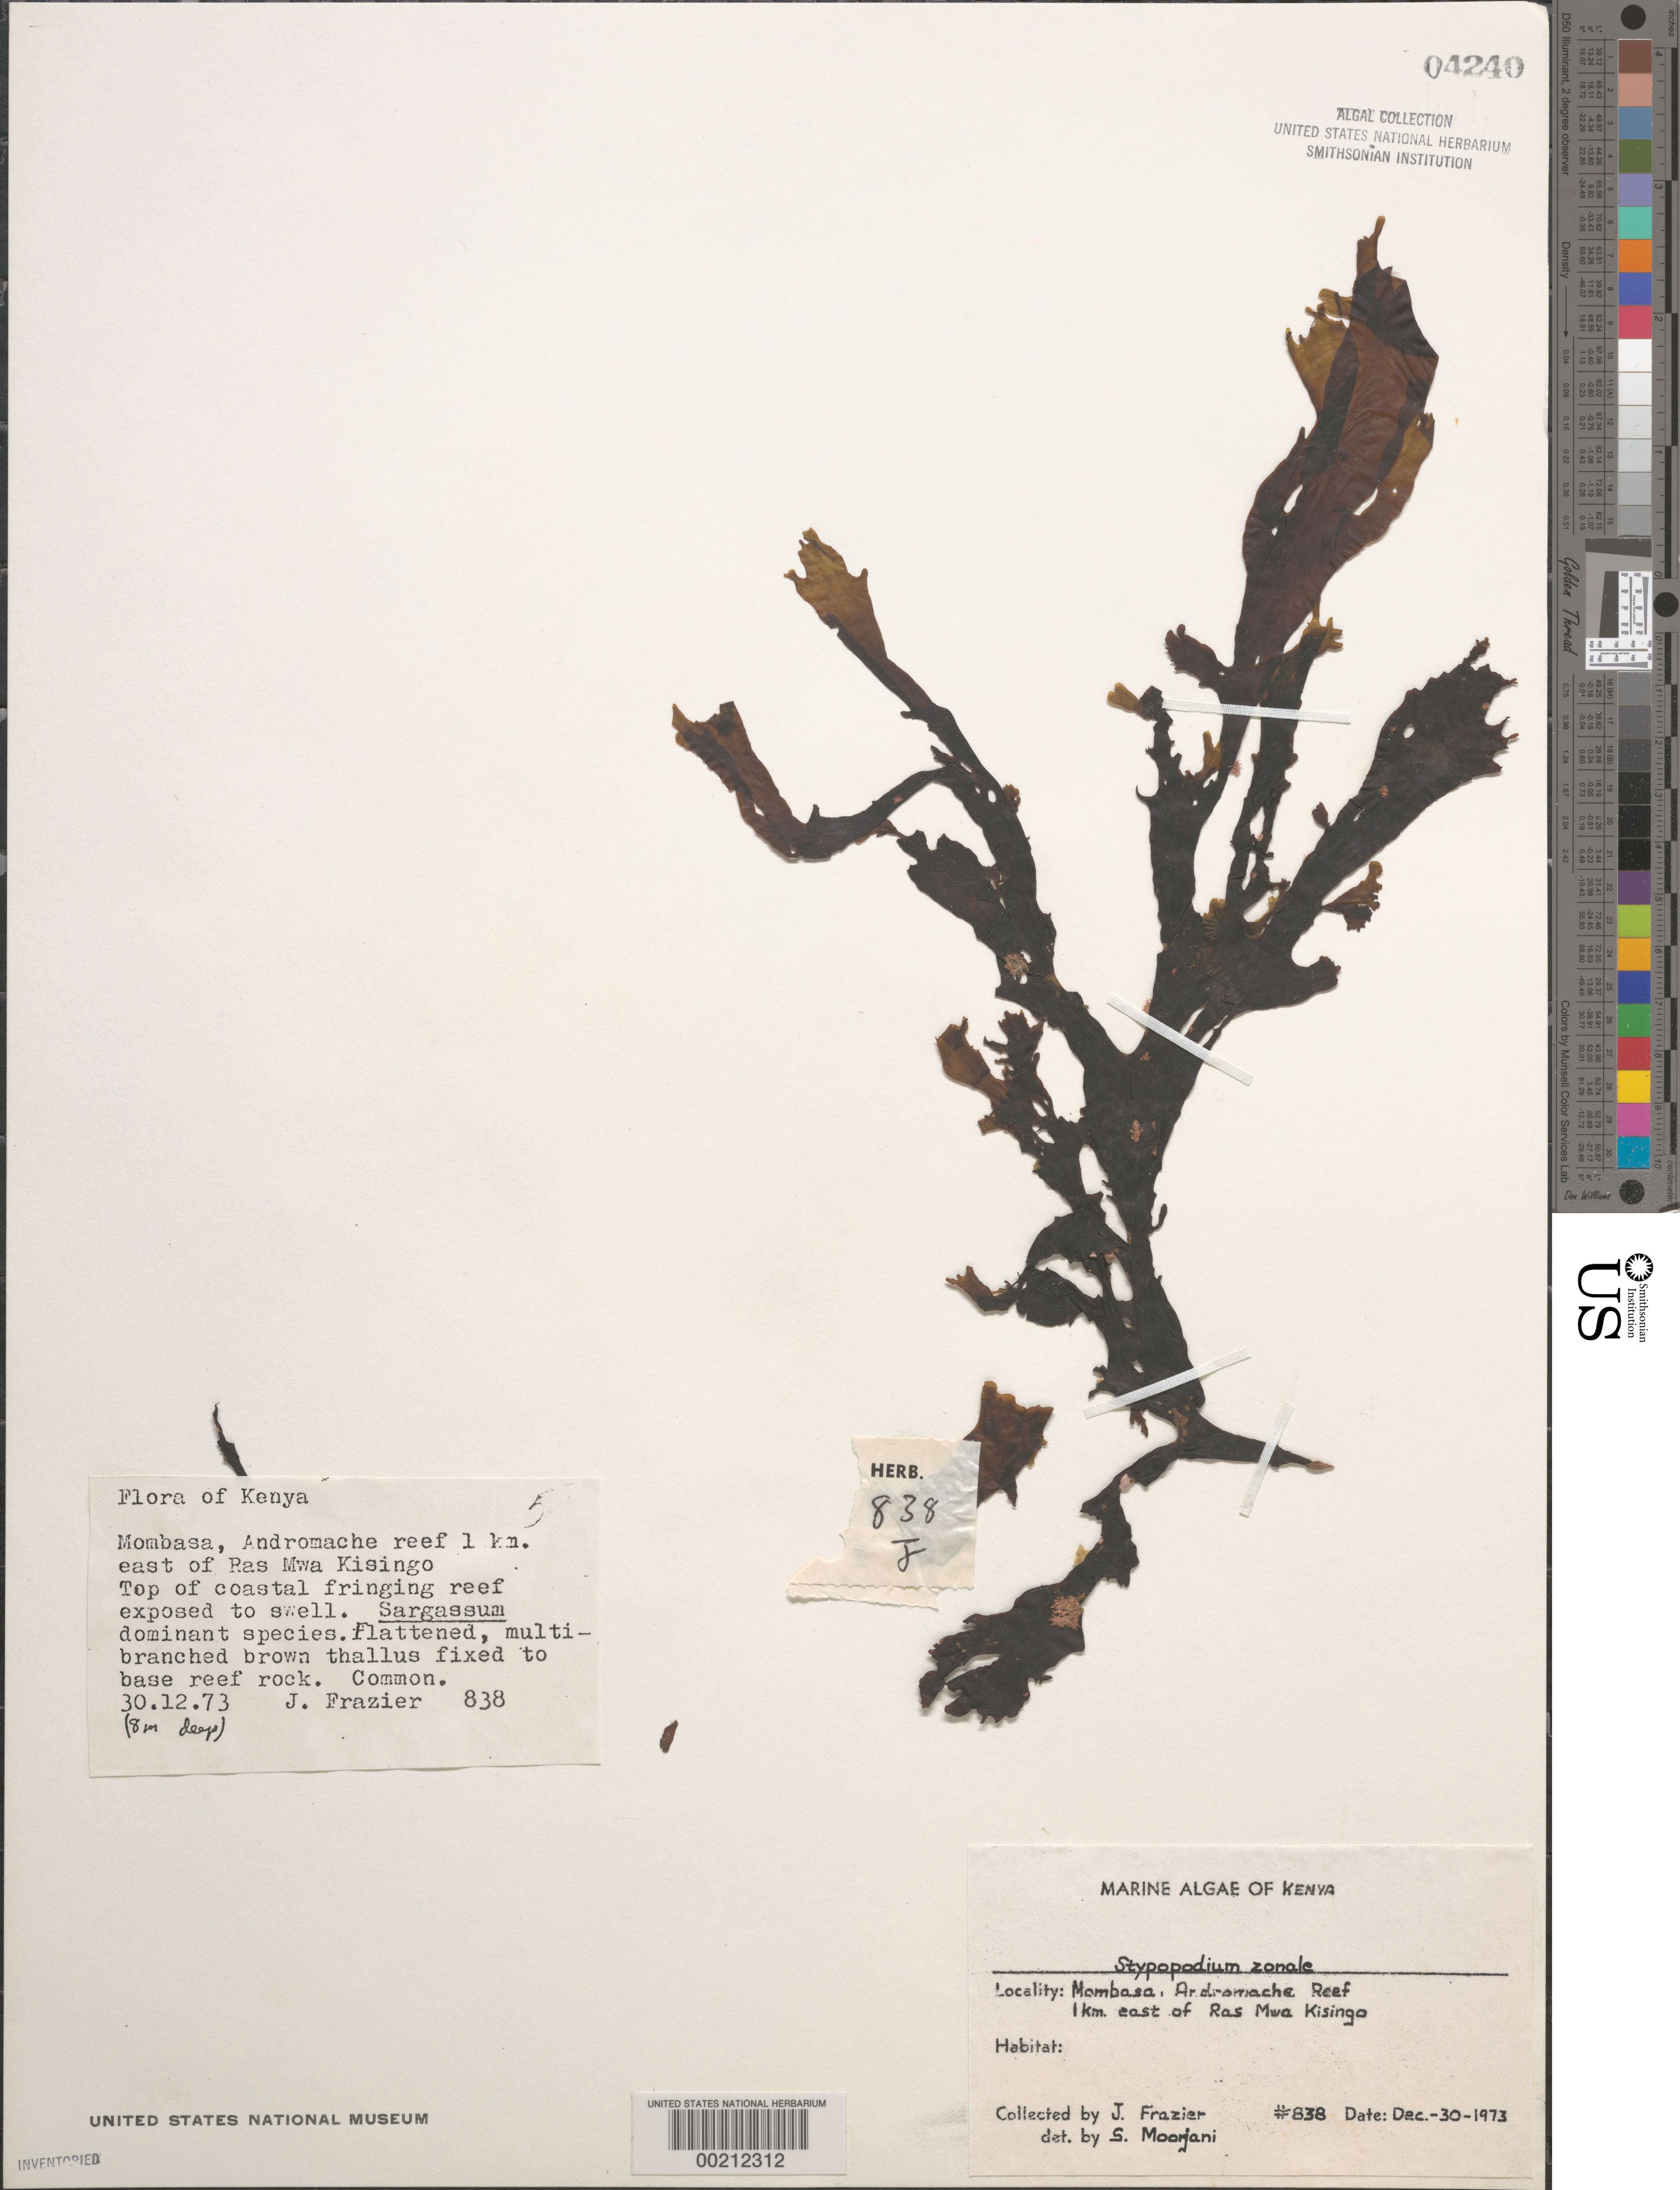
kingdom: Chromista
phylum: Ochrophyta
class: Phaeophyceae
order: Dictyotales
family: Dictyotaceae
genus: Stypopodium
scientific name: Stypopodium zonale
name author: (J.V.Lamouroux) Papenf.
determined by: Moorjani, S.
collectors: J. Frazier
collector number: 838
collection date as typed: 30 Dec 1973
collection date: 1973-12-30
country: Kenya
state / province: Mombasa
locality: Mombasa, Andromache Reef, 1 km east of Ras Mwa Kisingo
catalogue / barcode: US 4240